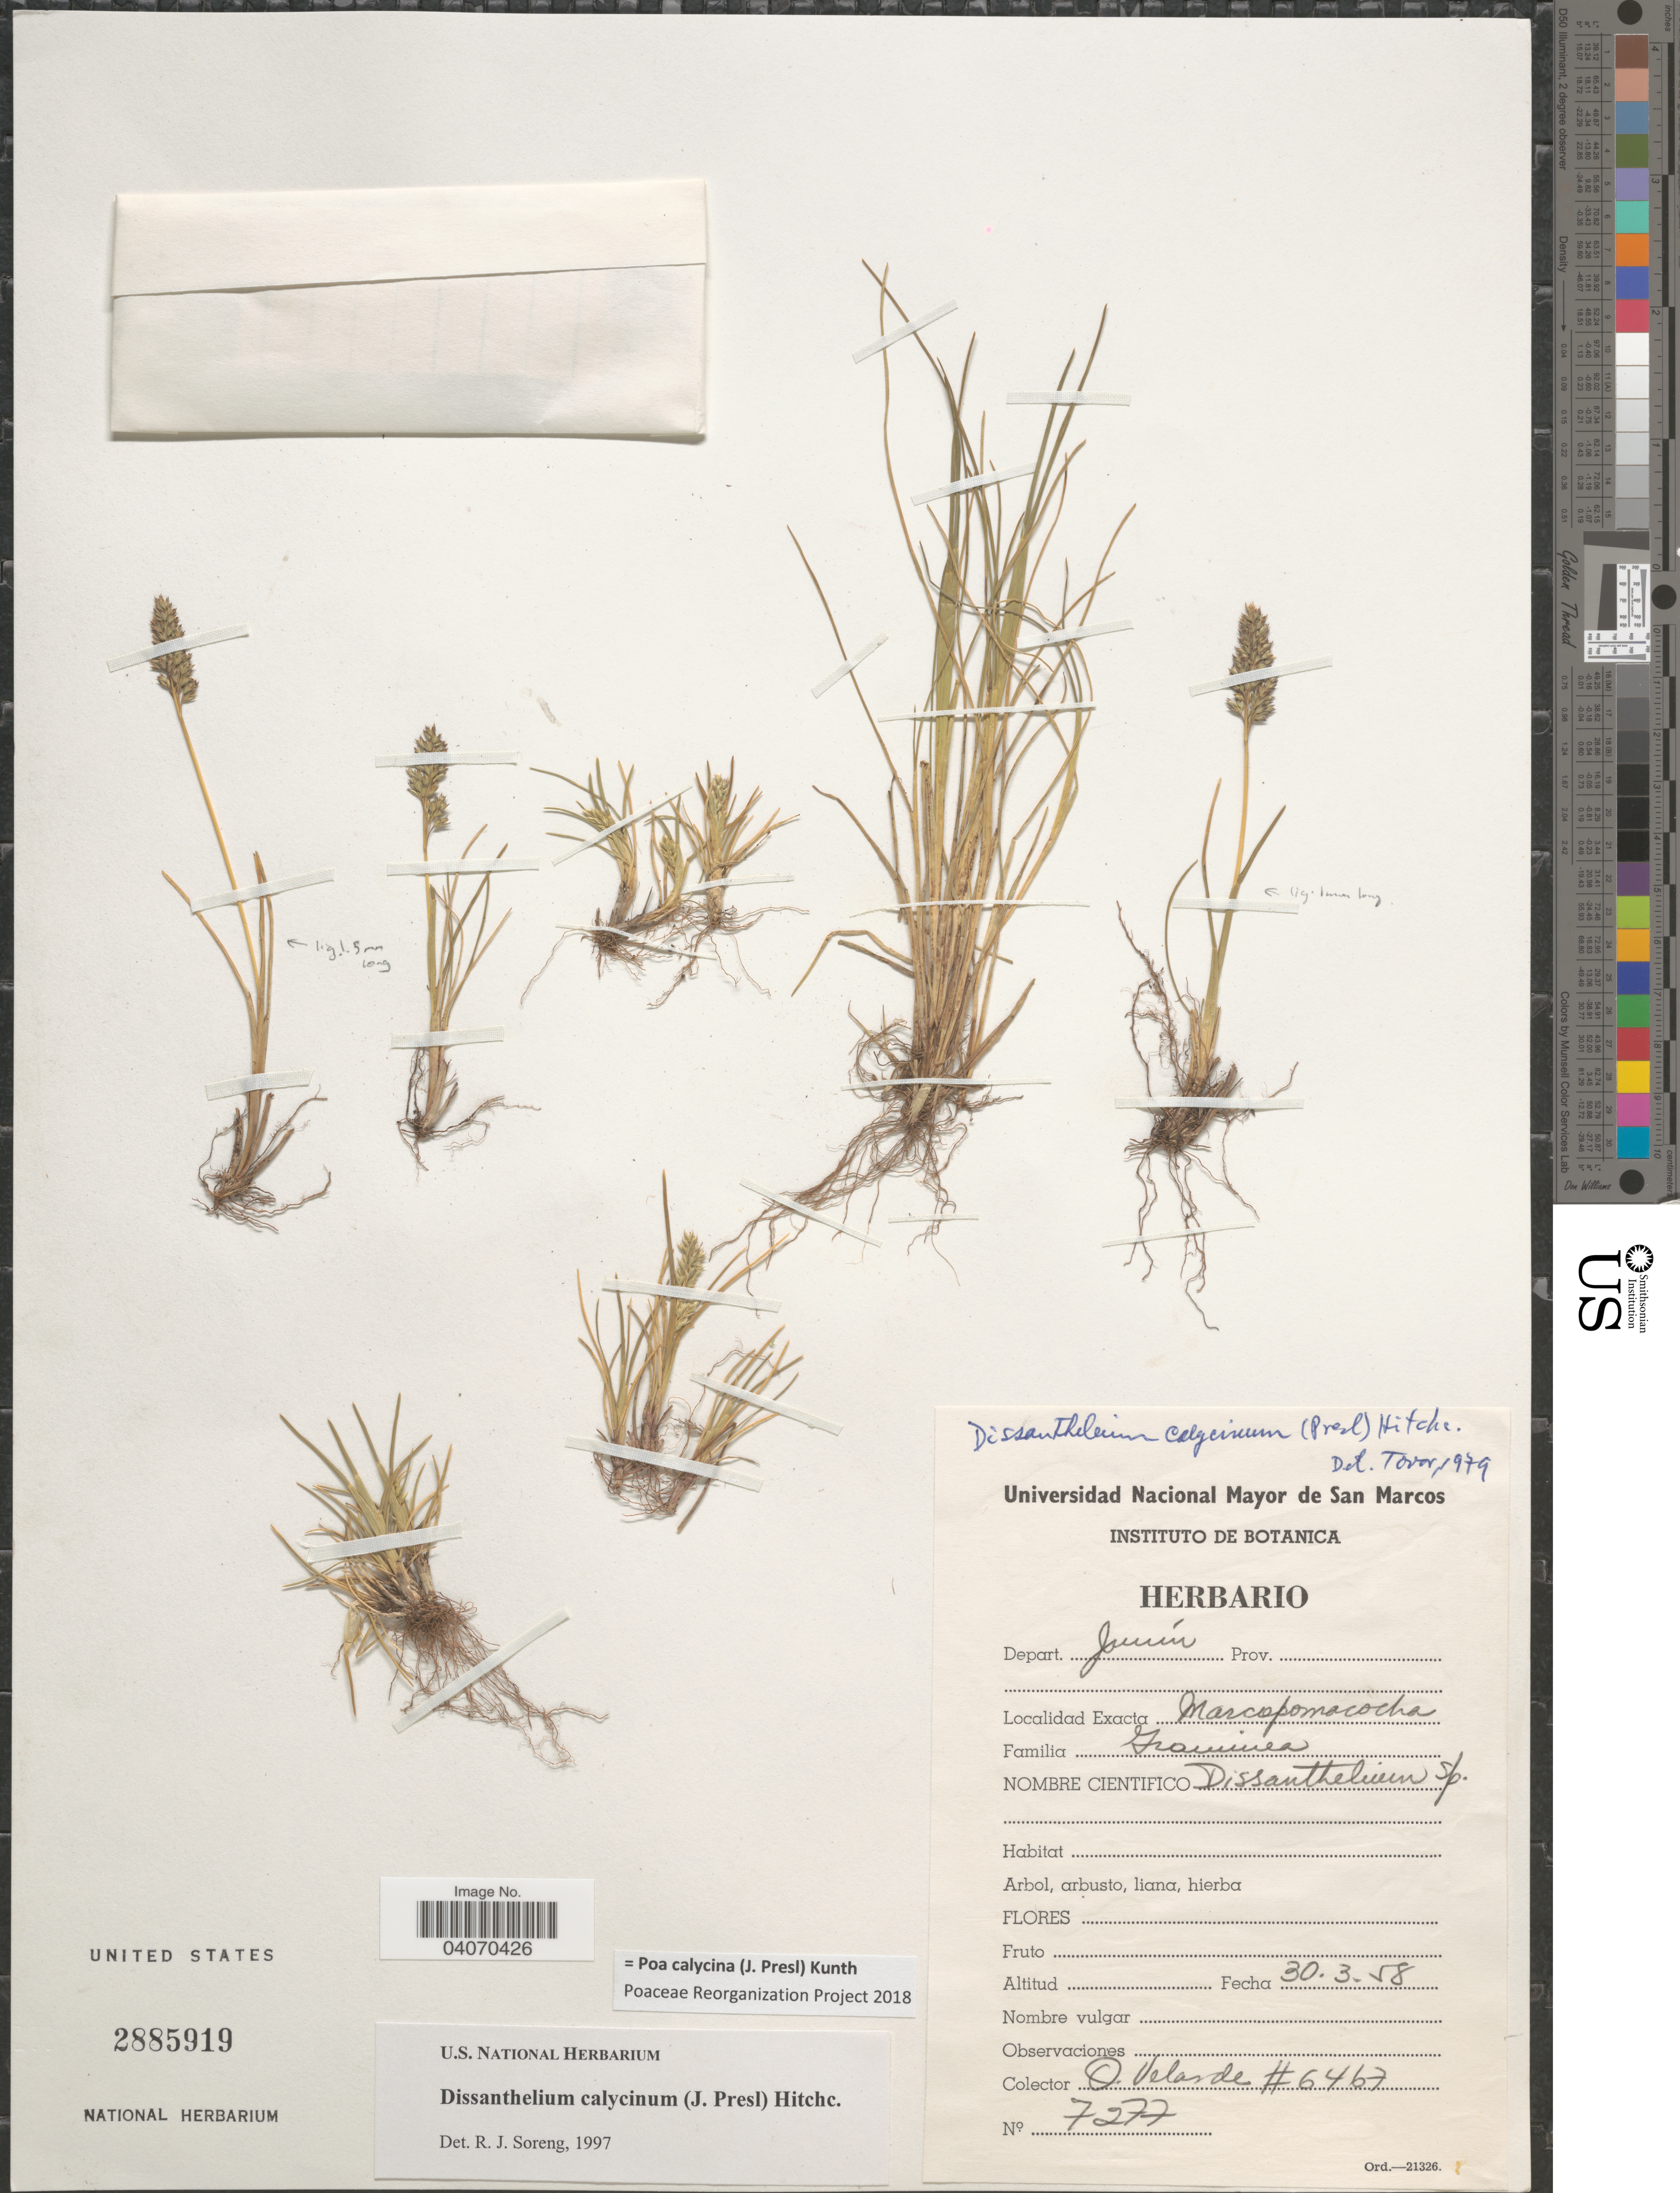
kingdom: Plantae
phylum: Tracheophyta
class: Liliopsida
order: Poales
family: Poaceae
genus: Poa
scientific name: Poa calycina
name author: (J. Presl) Kunth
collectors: O. Velarde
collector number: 6467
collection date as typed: Transcribed d/m/y: 30/3/58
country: Peru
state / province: Junín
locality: Depart. Junín. Marcapomacocha.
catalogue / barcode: US 2885919